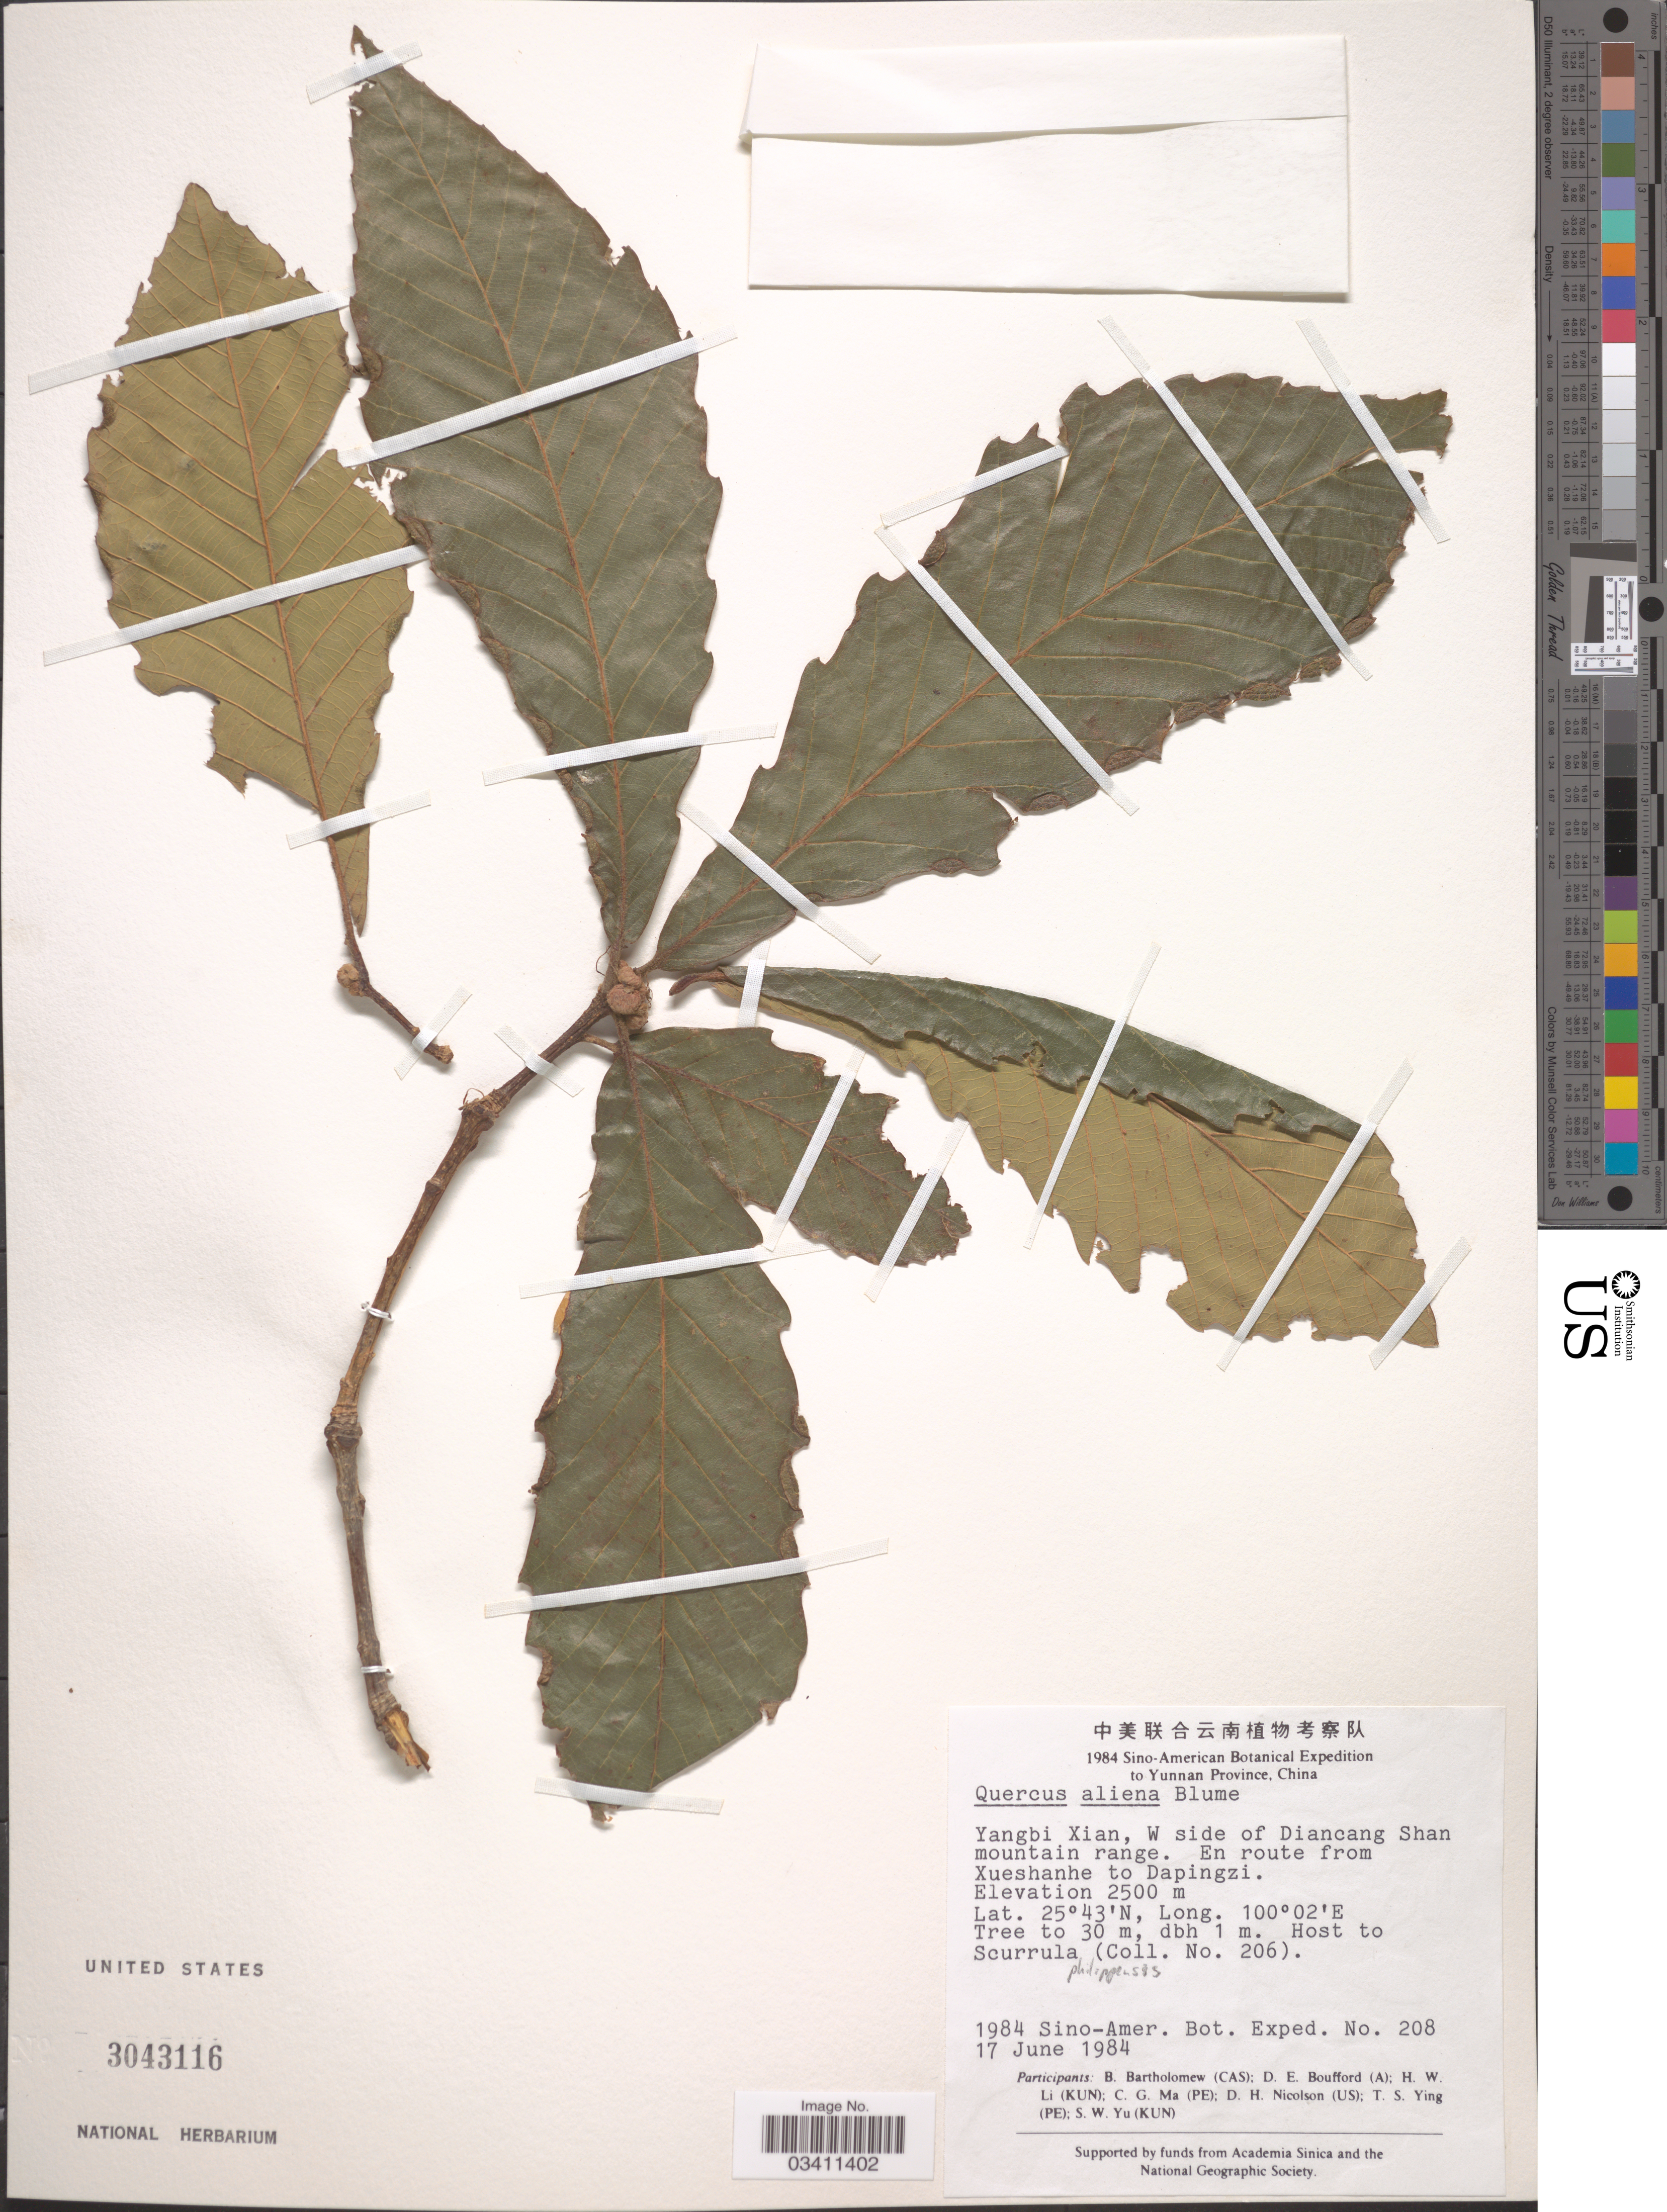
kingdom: Plantae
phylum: Tracheophyta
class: Magnoliopsida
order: Fagales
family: Fagaceae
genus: Quercus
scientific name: Quercus aliena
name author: Blume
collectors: Sino-Amer. Bot. Exped. 1984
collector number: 208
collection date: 1984-06-17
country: China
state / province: Yunnan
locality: Yangbi Xian, W side of Diancang Shan mountain range. En route from Xueshanhe to Dapingzi.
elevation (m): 2500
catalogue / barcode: US 3043116